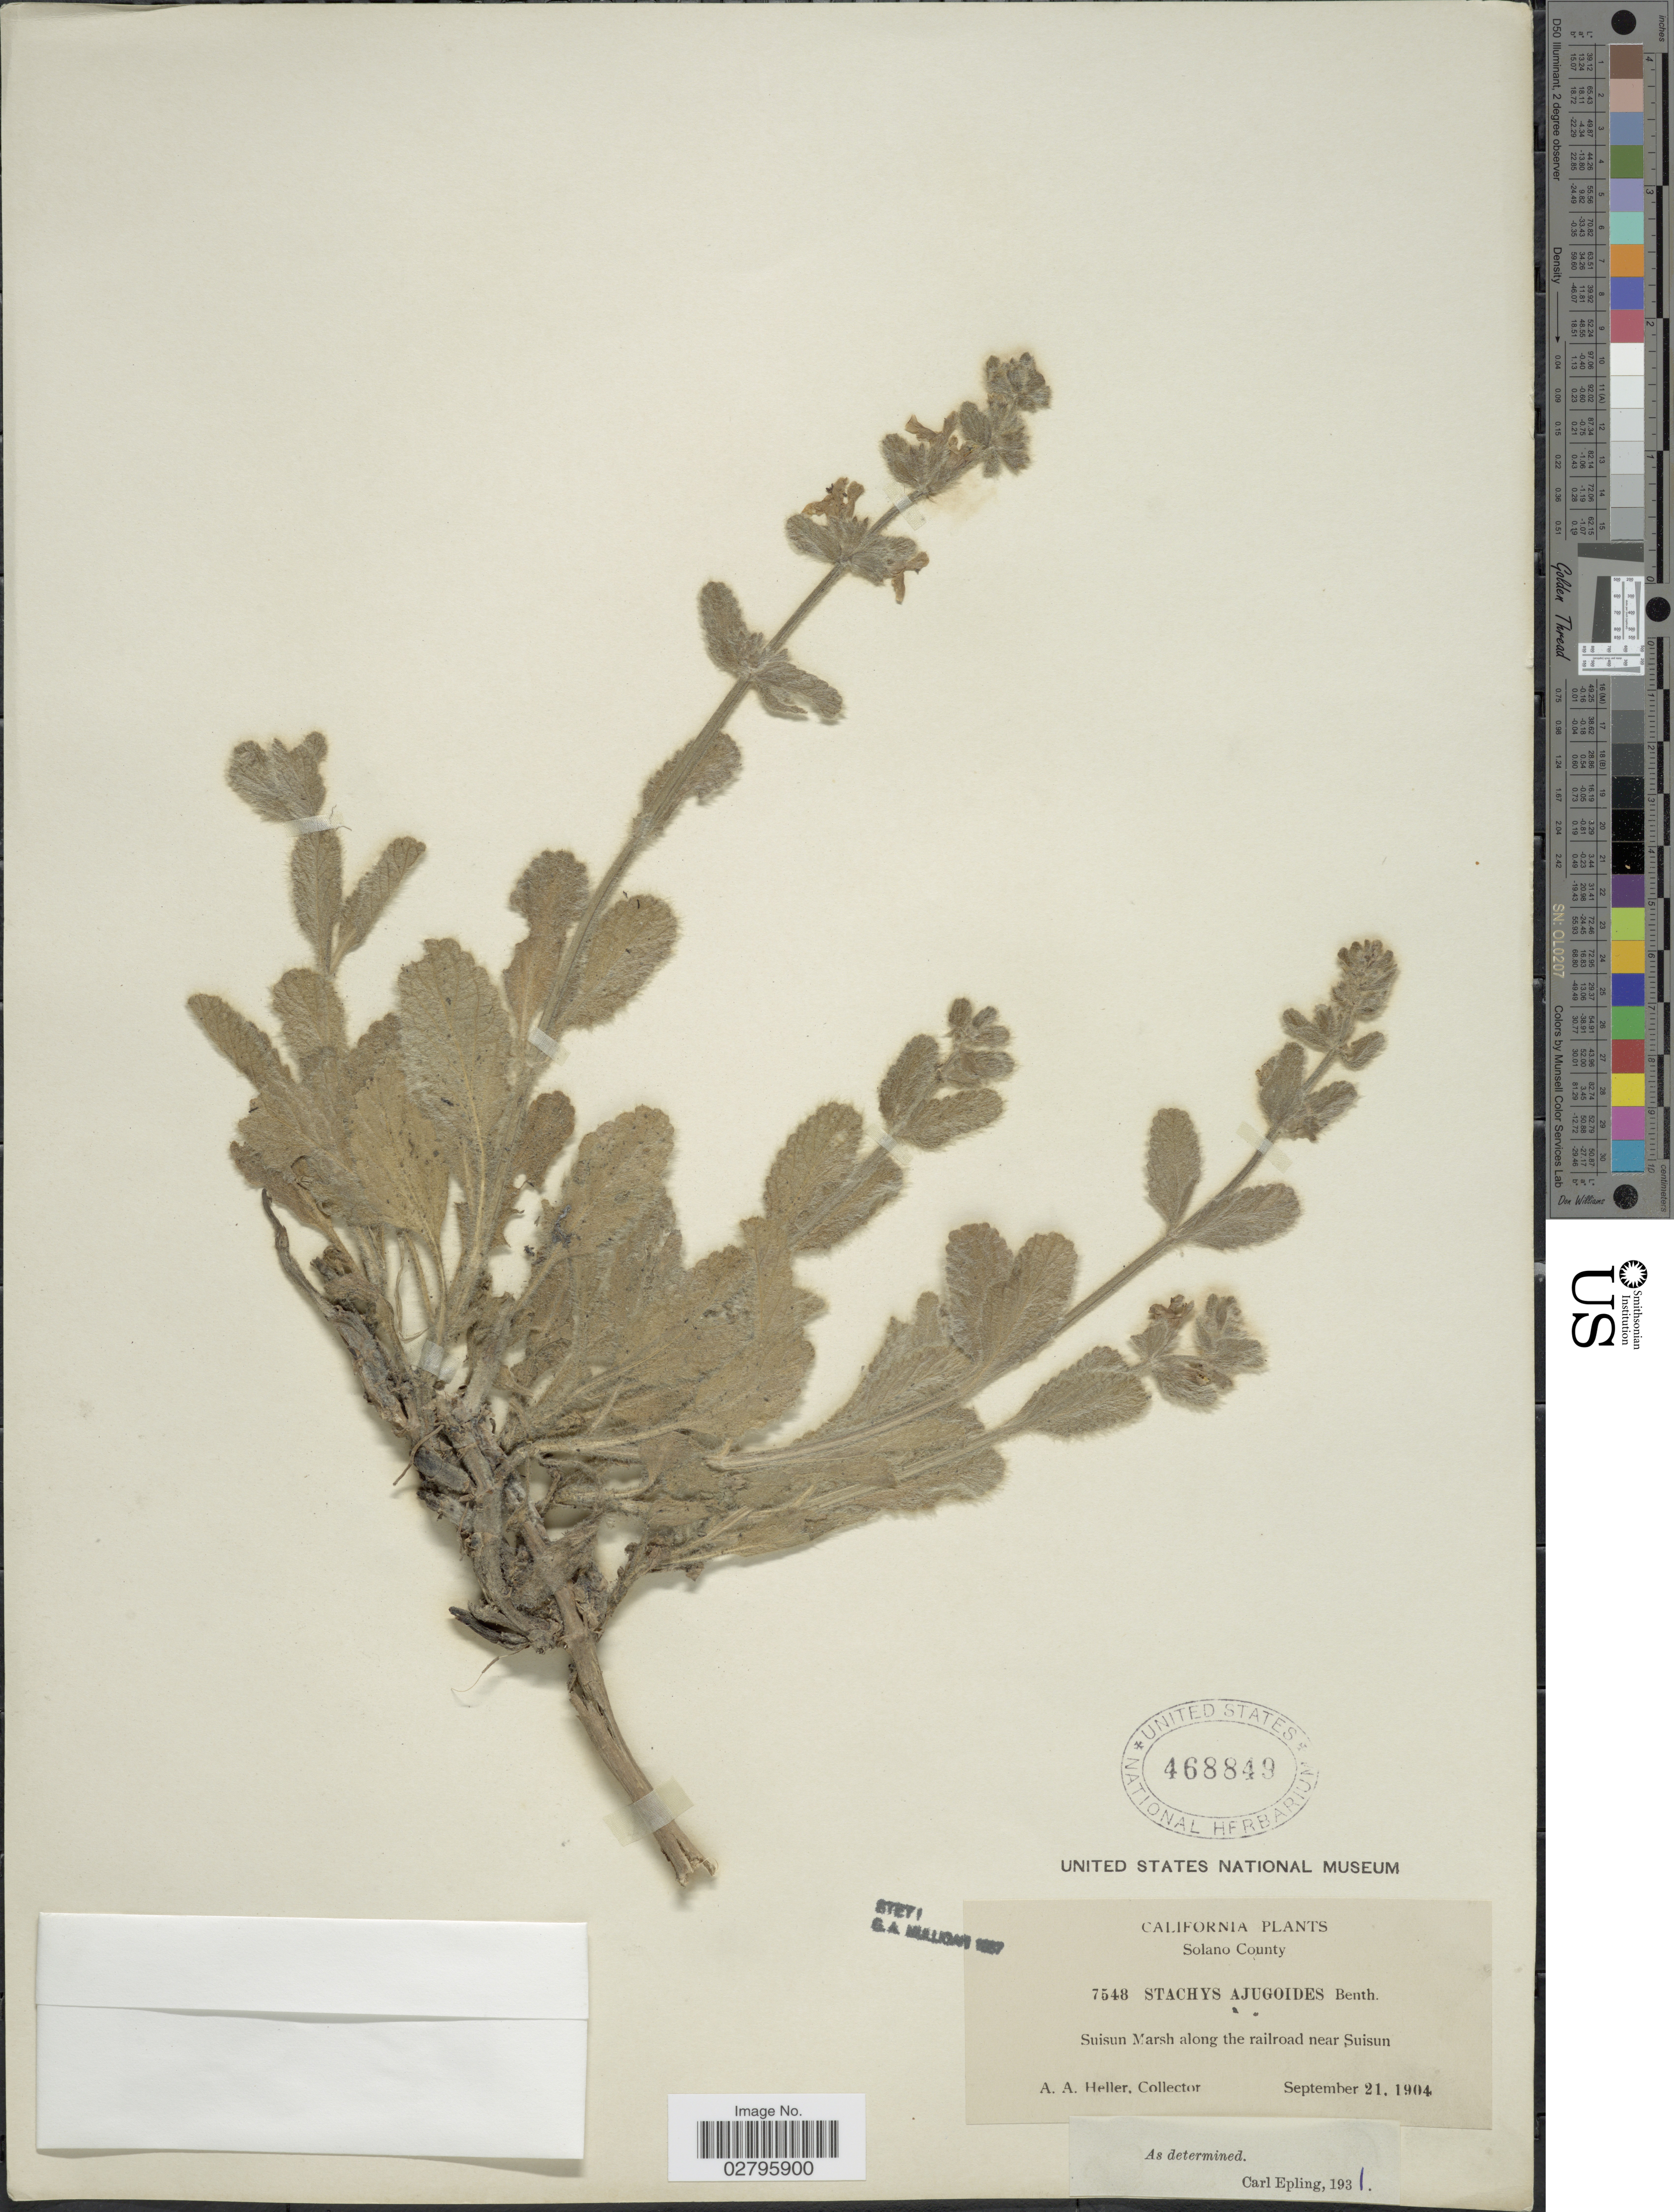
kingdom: Plantae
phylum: Tracheophyta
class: Magnoliopsida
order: Lamiales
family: Lamiaceae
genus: Stachys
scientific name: Stachys ajugoides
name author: Benth.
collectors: A. A. Heller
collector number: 7548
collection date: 1904-09-21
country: United States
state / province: California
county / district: Solano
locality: Solano County. Suisun Marsh along the railroad near Suisun.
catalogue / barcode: US 468849